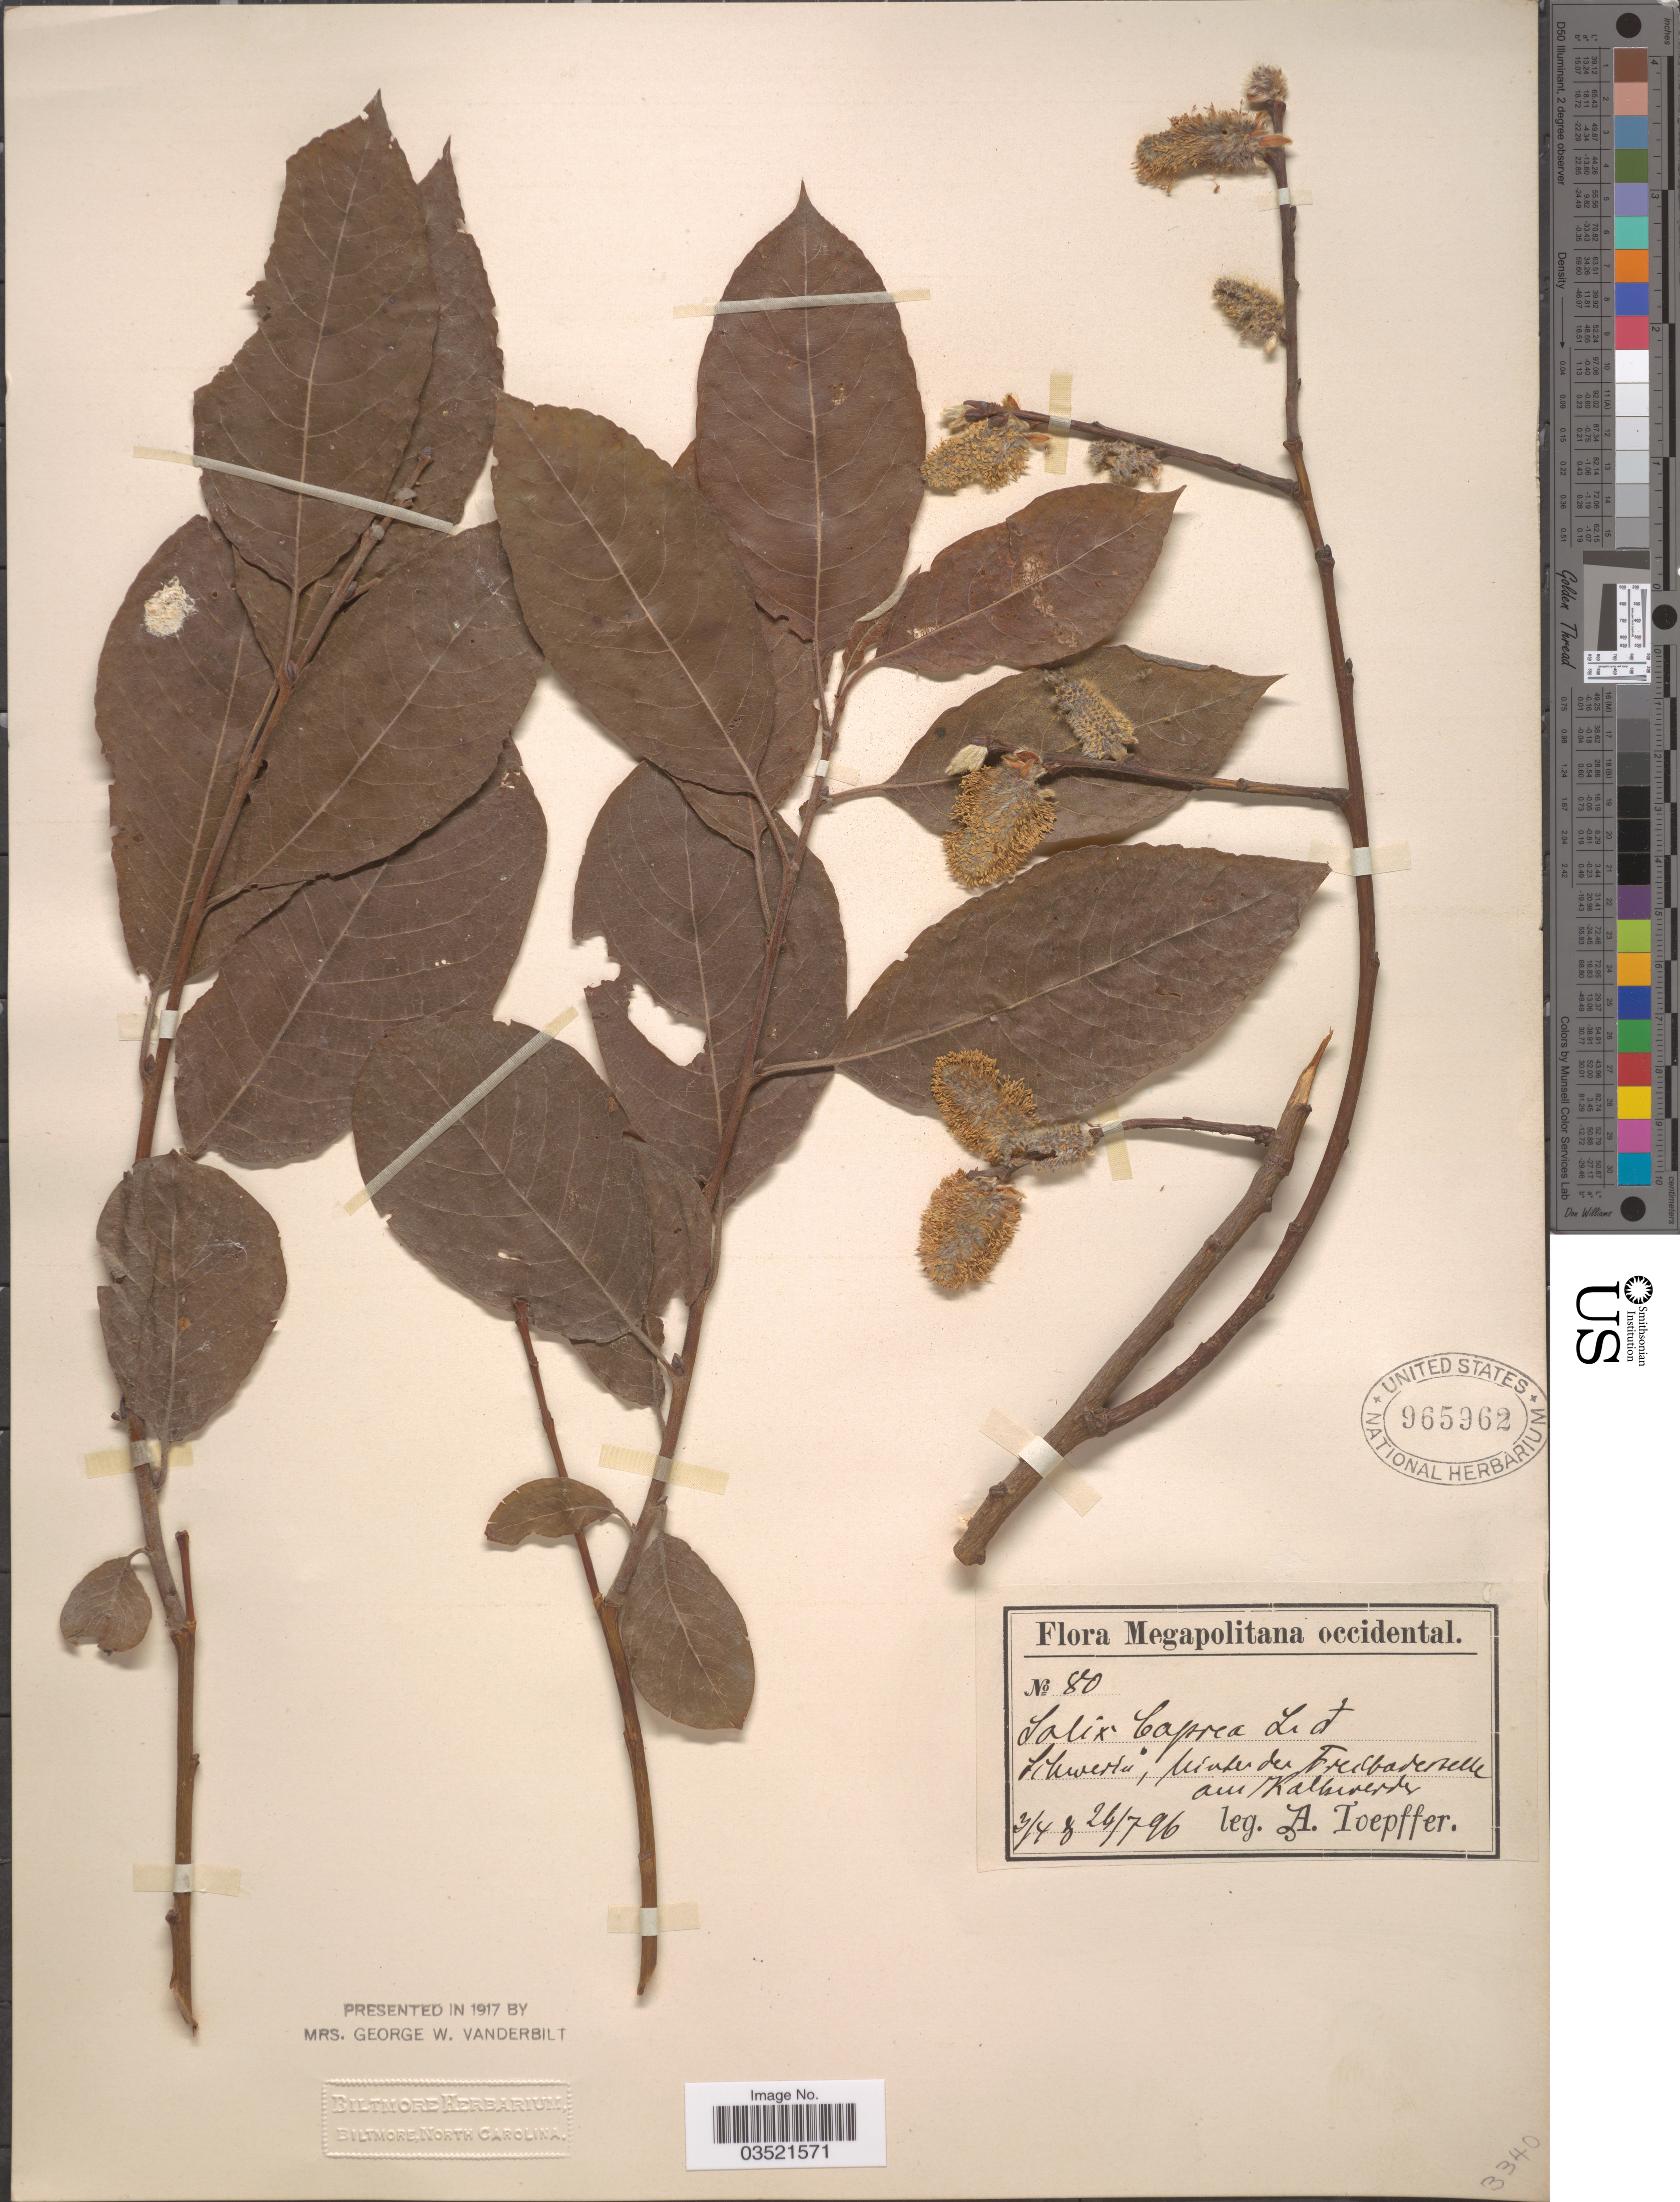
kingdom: Plantae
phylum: Tracheophyta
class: Magnoliopsida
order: Malpighiales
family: Salicaceae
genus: Salix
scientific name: Salix caprea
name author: L.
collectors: A. Toepffer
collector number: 80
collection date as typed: Transcribed d/m/y: 3/4/96 to 26/7/96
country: Germany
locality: Megapolitana occidental. Schwerin, hinter des Freibadertelle [interpreted] am Kalkwerde.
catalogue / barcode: US 965962